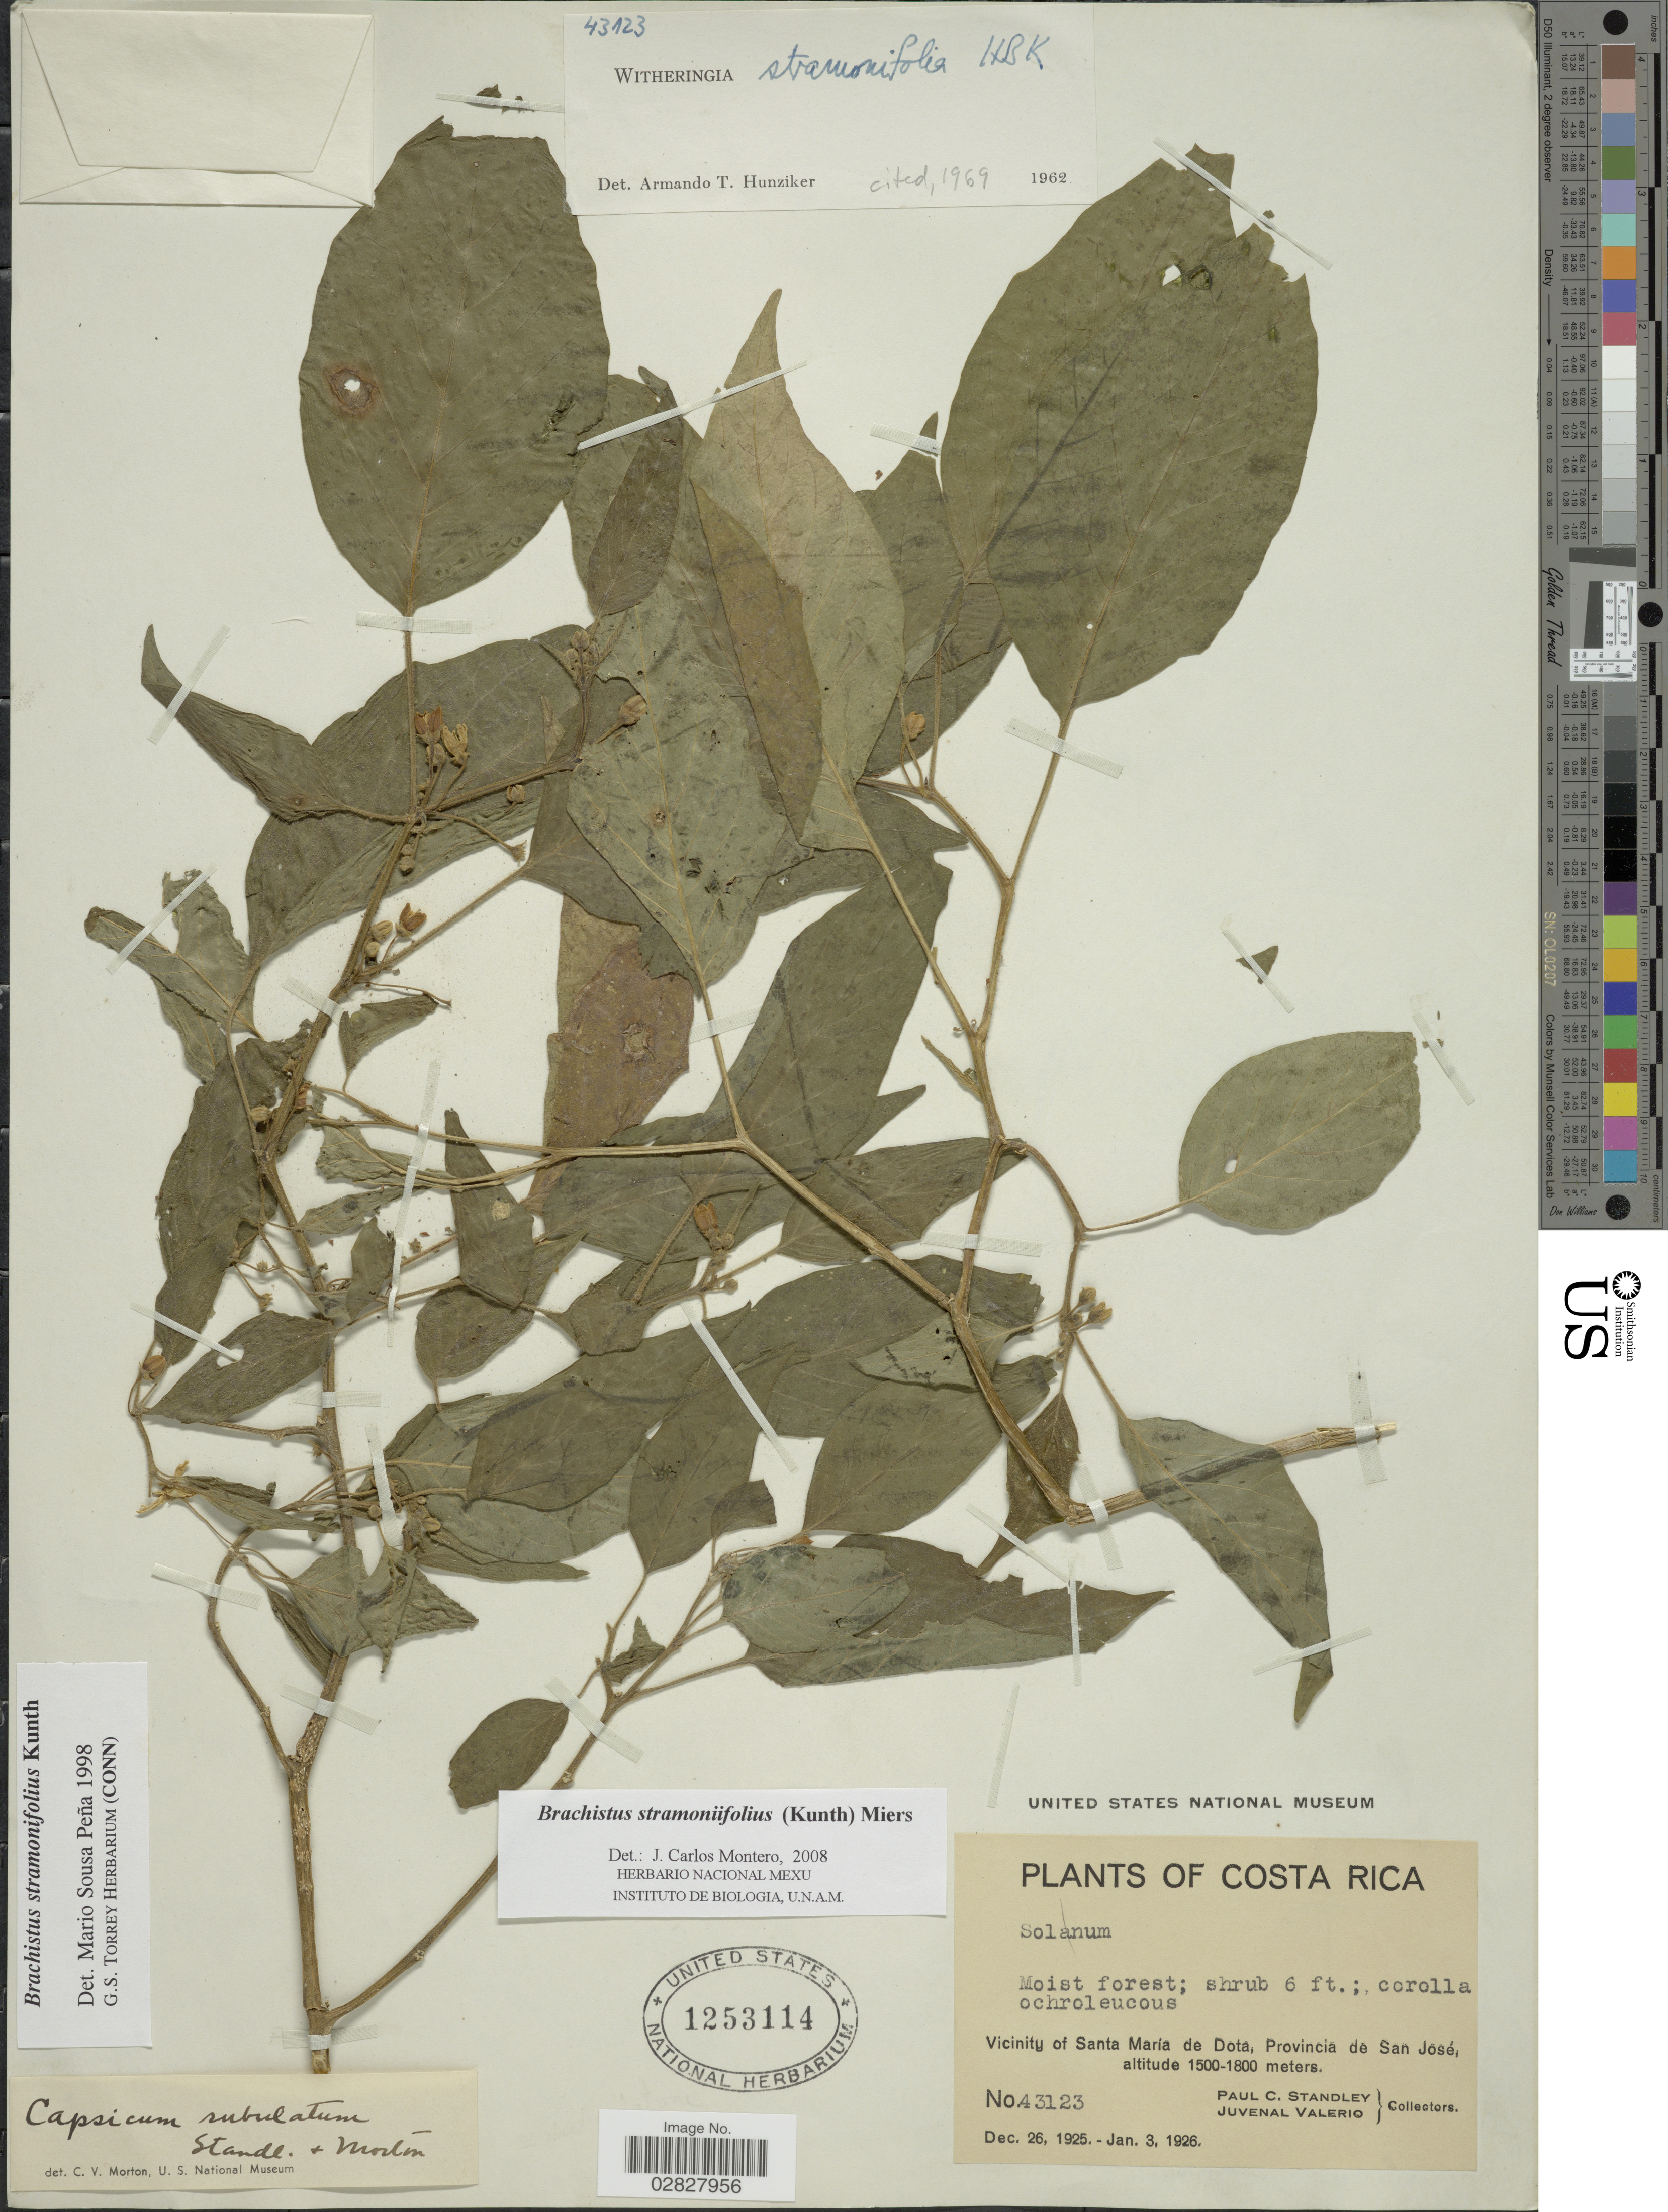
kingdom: Plantae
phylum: Tracheophyta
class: Magnoliopsida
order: Solanales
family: Solanaceae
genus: Brachistus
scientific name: Brachistus stramonifolius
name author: (Kunth) Miers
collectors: P. C. Standley & J. Valerio R.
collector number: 43123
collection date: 1925-12-26/1926-01-03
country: Costa Rica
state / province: San José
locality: Vicinity of Santa María de Dota, Provincia de San José.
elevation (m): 1500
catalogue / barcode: US 1253114